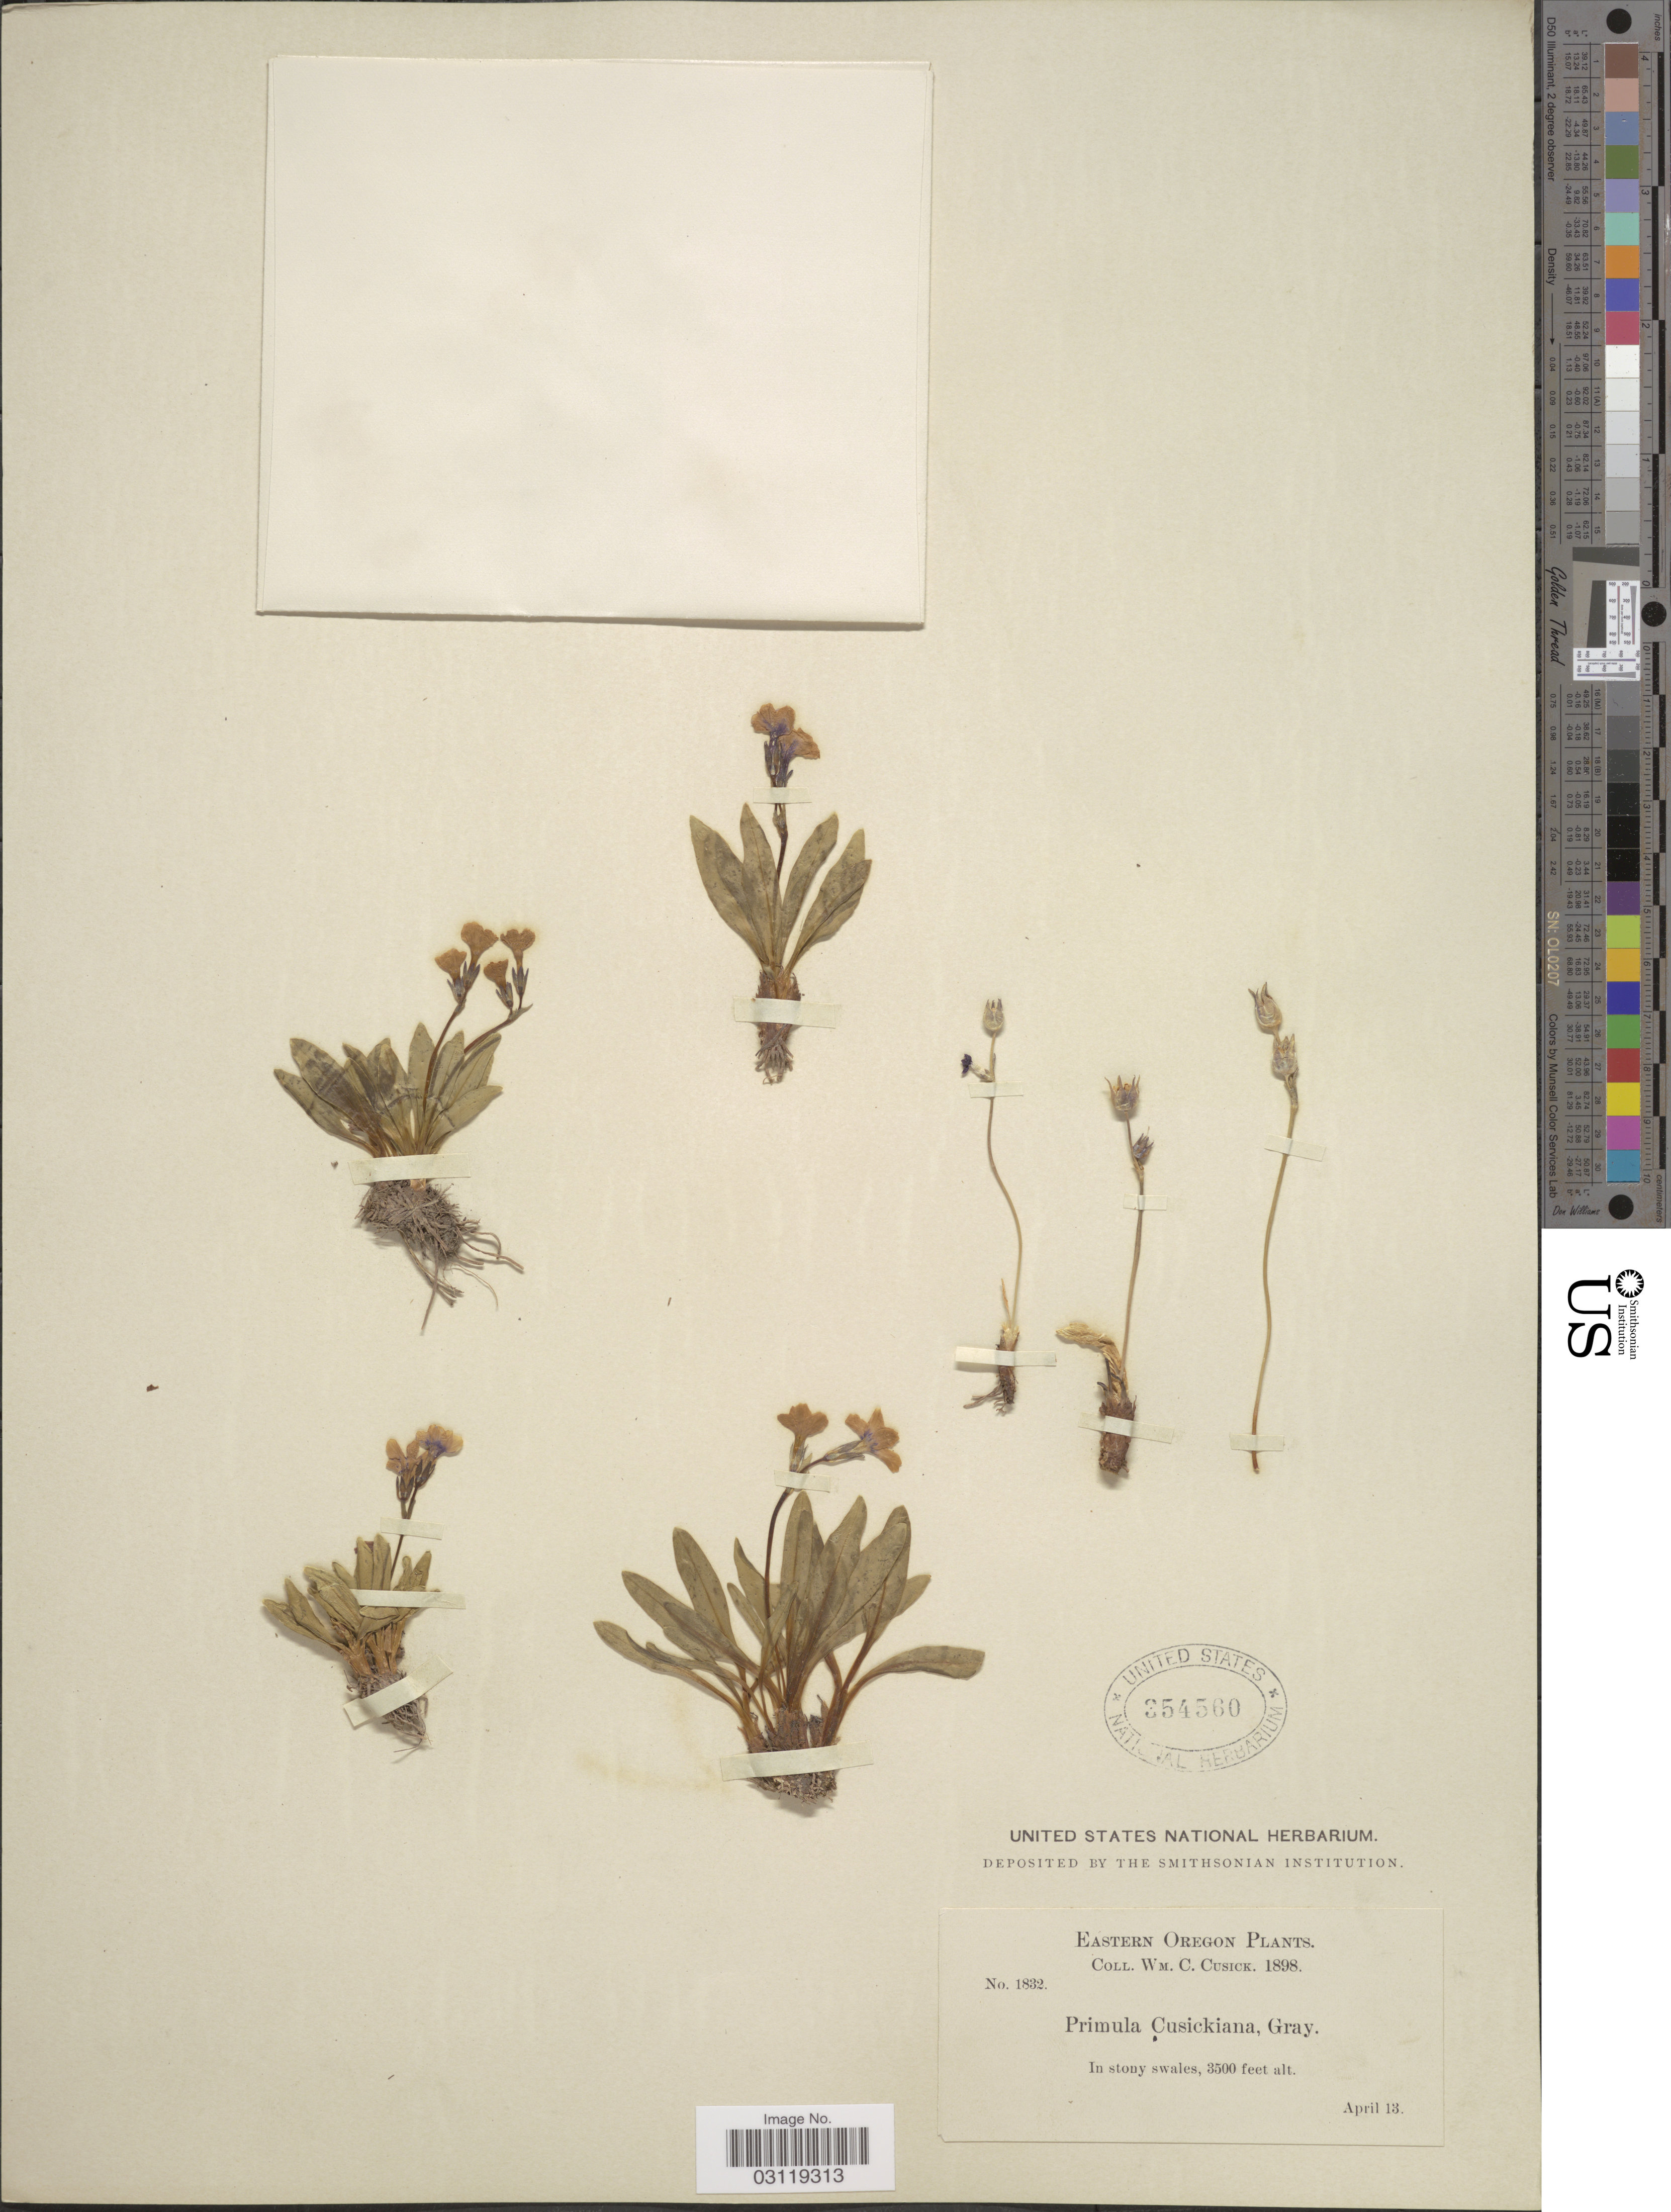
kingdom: Plantae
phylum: Tracheophyta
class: Magnoliopsida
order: Ericales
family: Primulaceae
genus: Primula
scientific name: Primula cusickiana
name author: (A. Gray) A. Gray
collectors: W. C. Cusick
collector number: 1832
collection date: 1898-04-13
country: United States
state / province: Oregon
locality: Eastern Oregon.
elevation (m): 1067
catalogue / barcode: US 354560